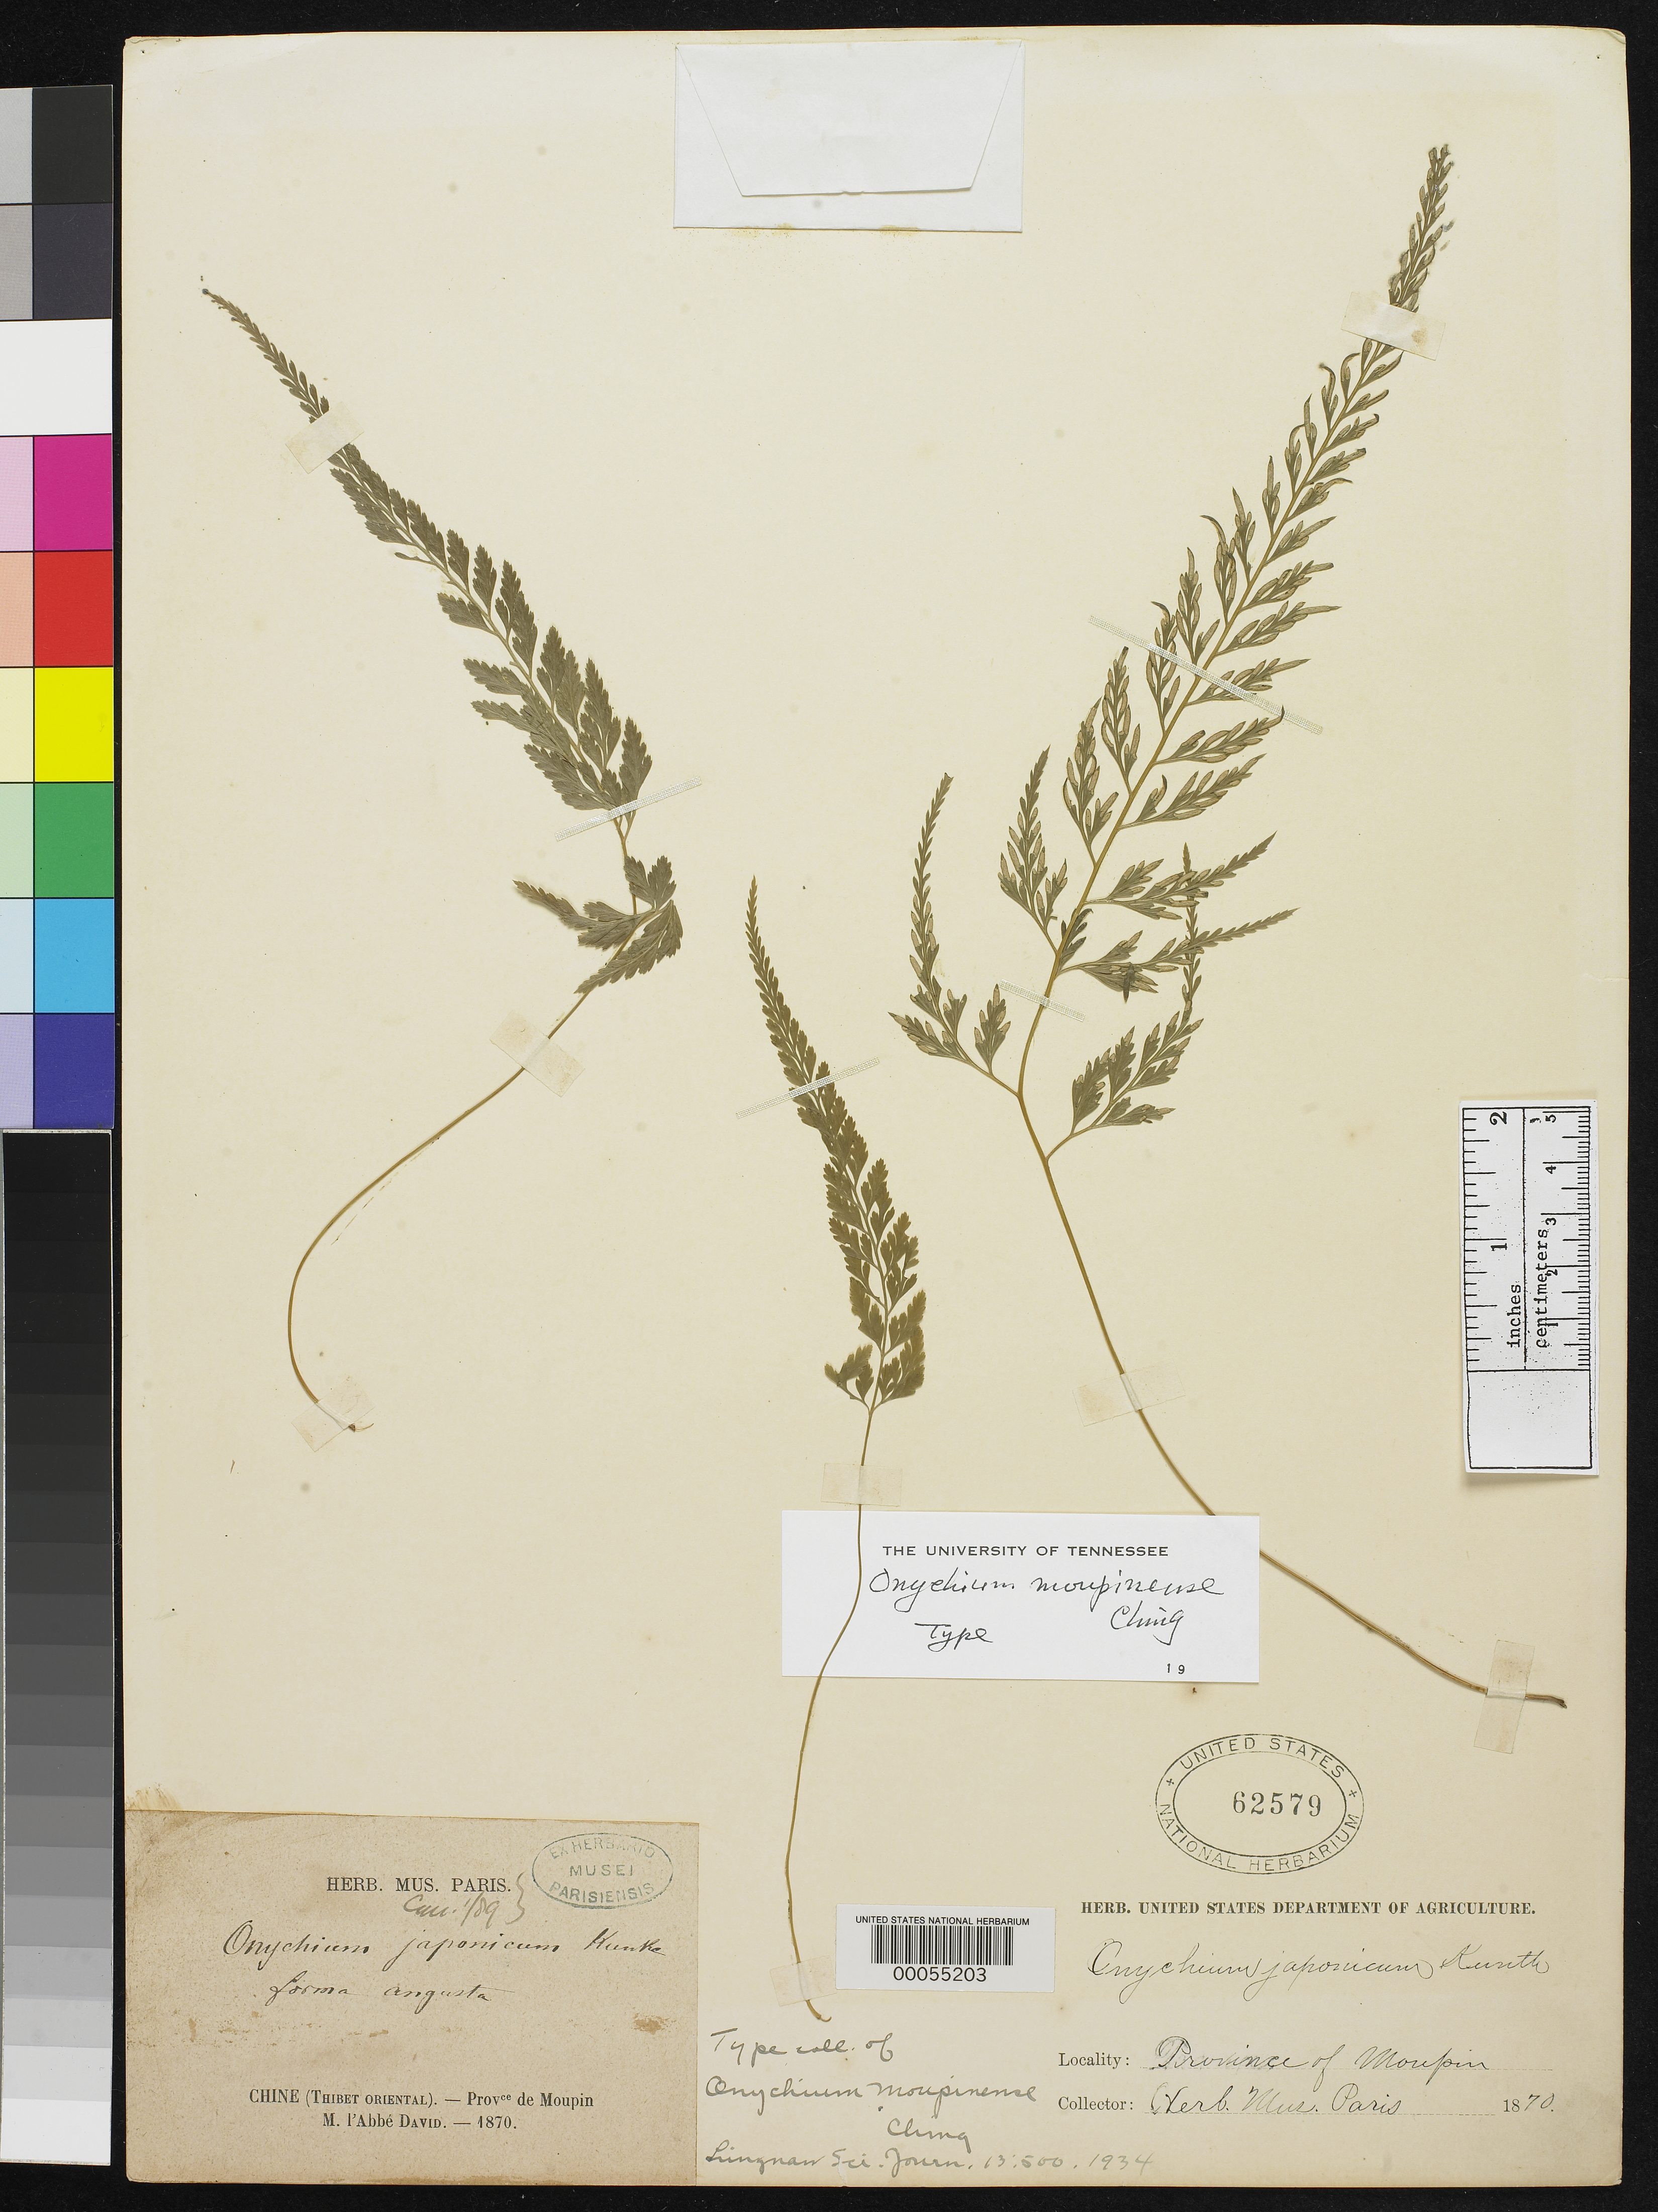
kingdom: Plantae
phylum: Tracheophyta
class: Polypodiopsida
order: Polypodiales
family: Pteridaceae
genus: Onychium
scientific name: Onychium moupinense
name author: Ching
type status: Type Collection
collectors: A. David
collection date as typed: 1870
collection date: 1870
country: China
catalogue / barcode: US 62579